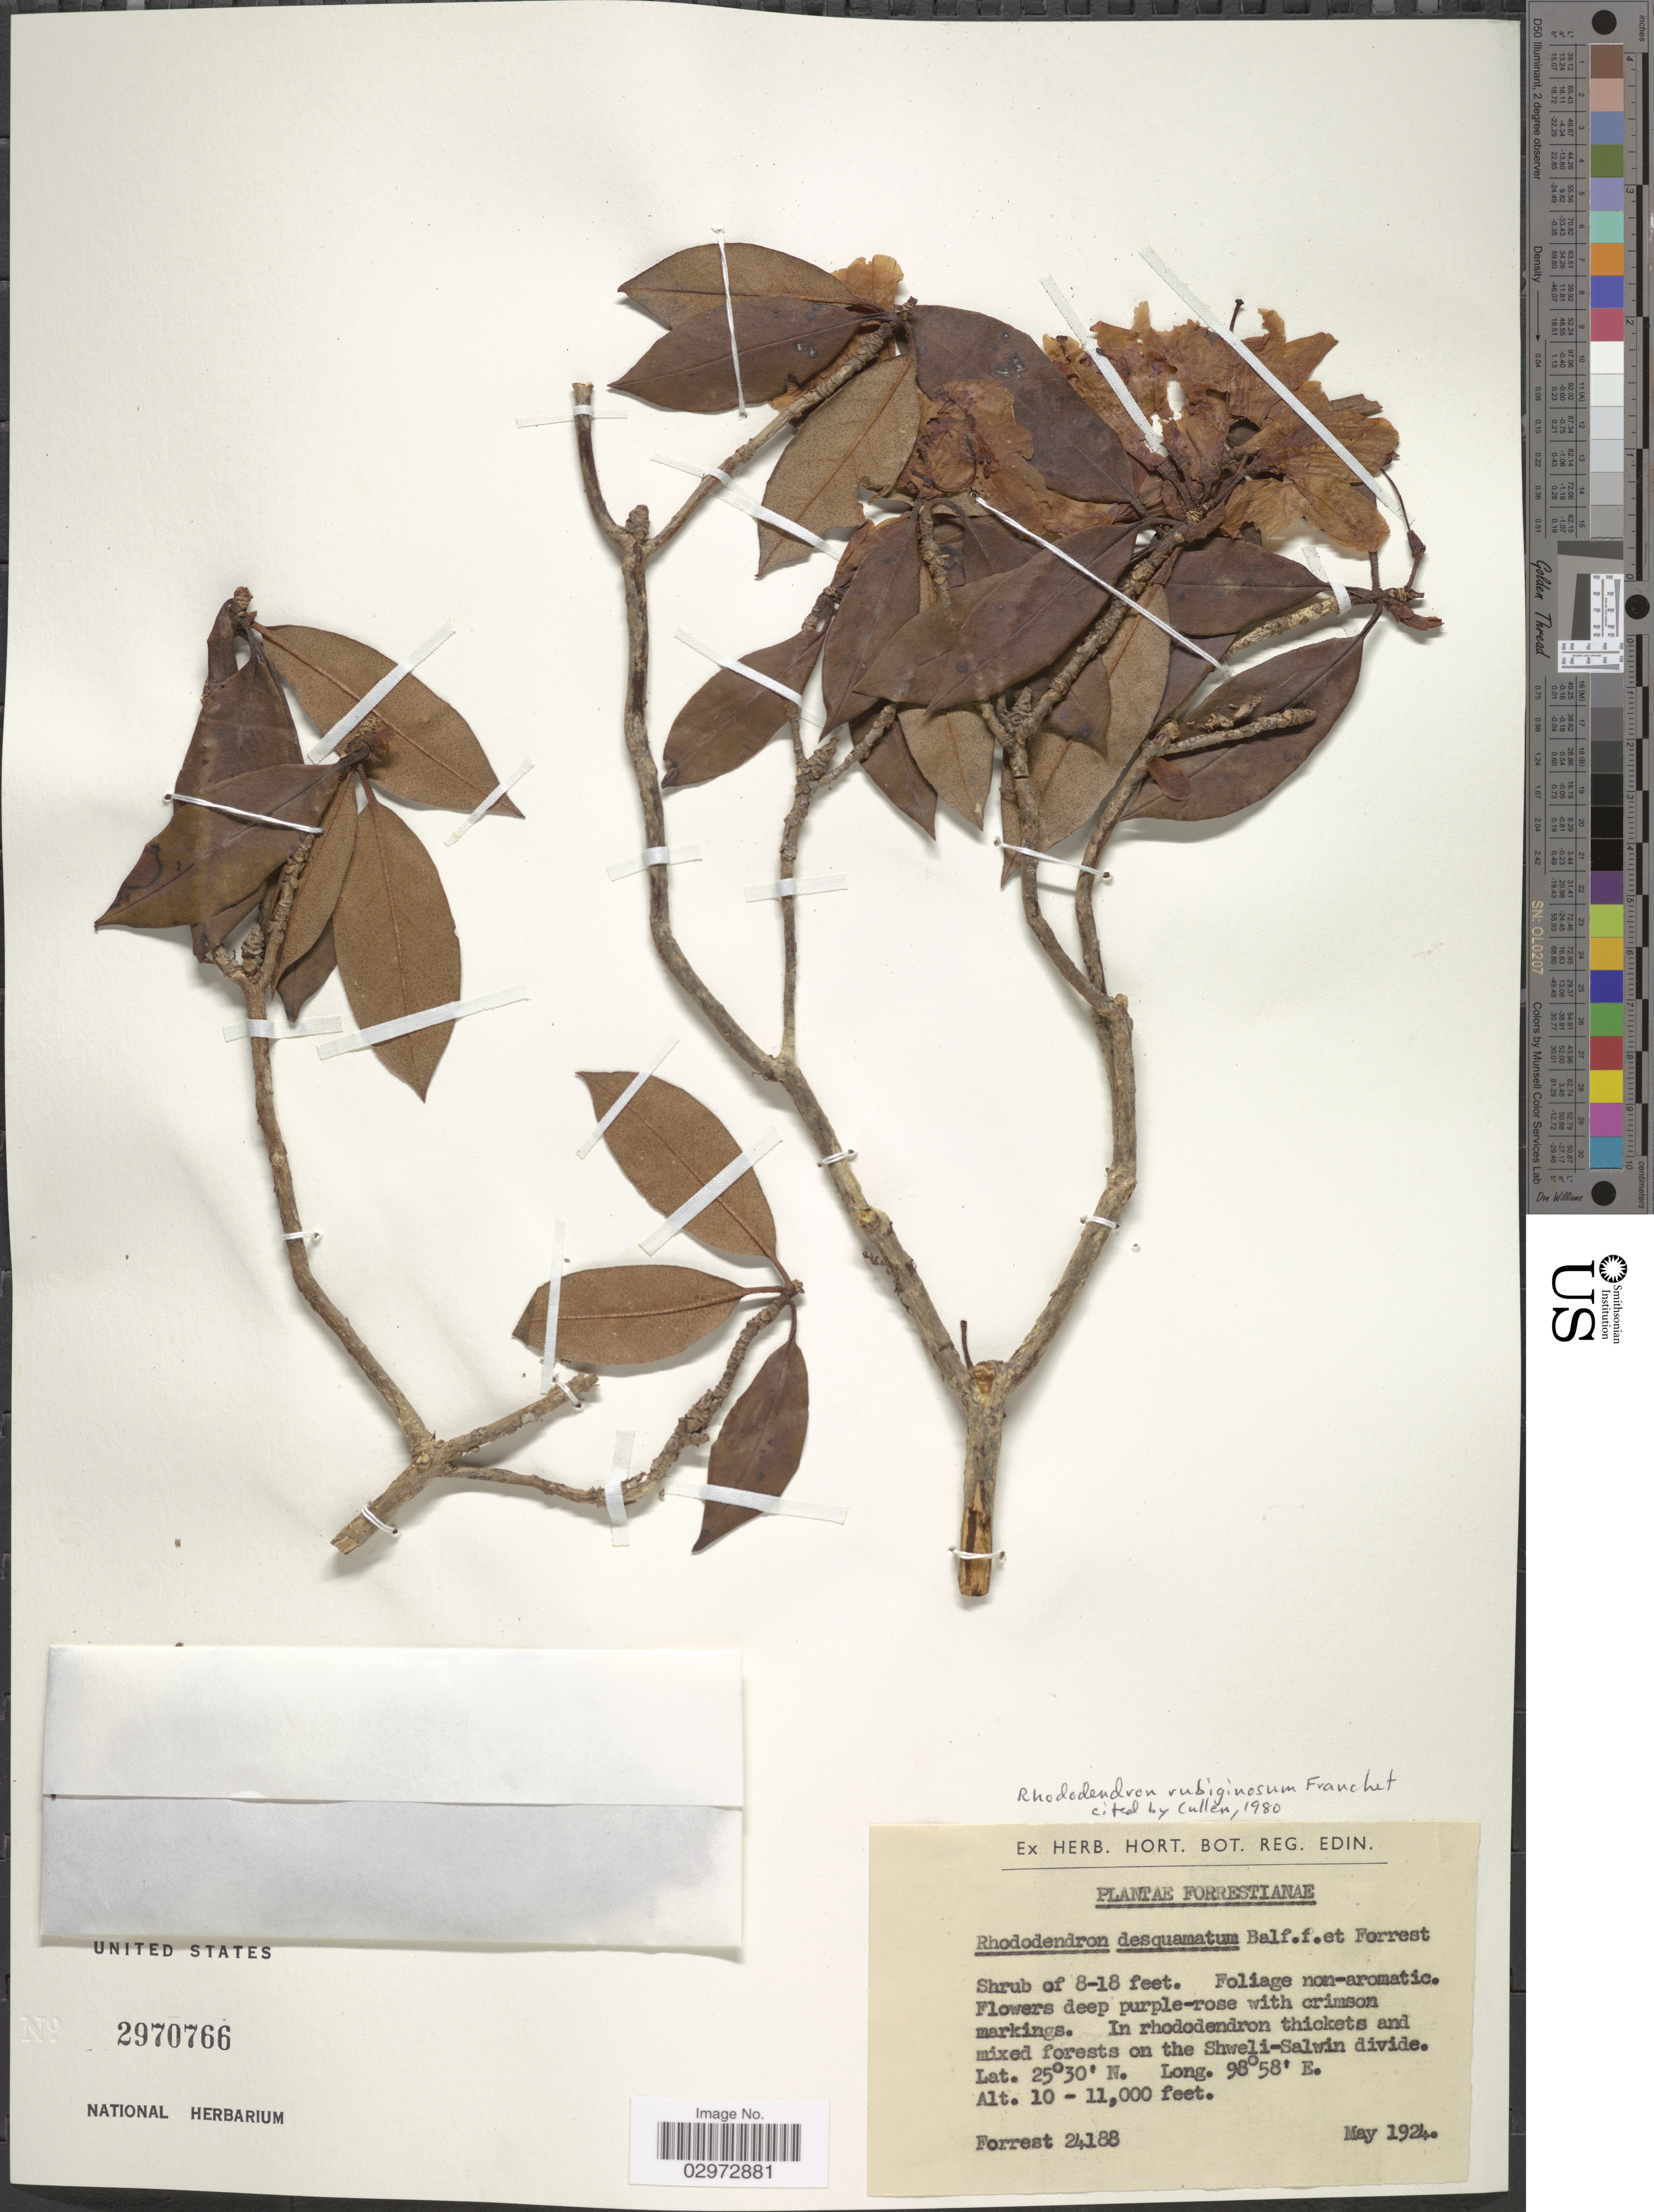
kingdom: Plantae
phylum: Tracheophyta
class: Magnoliopsida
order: Ericales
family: Ericaceae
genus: Rhododendron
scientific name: Rhododendron rubiginosum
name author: Franch.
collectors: -. Forrest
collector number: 24188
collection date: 1924-05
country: China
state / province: Yunnan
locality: In rhododendron thickets and mixed forests on the Shweli-Salwin divide.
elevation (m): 3048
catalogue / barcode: US 2970766